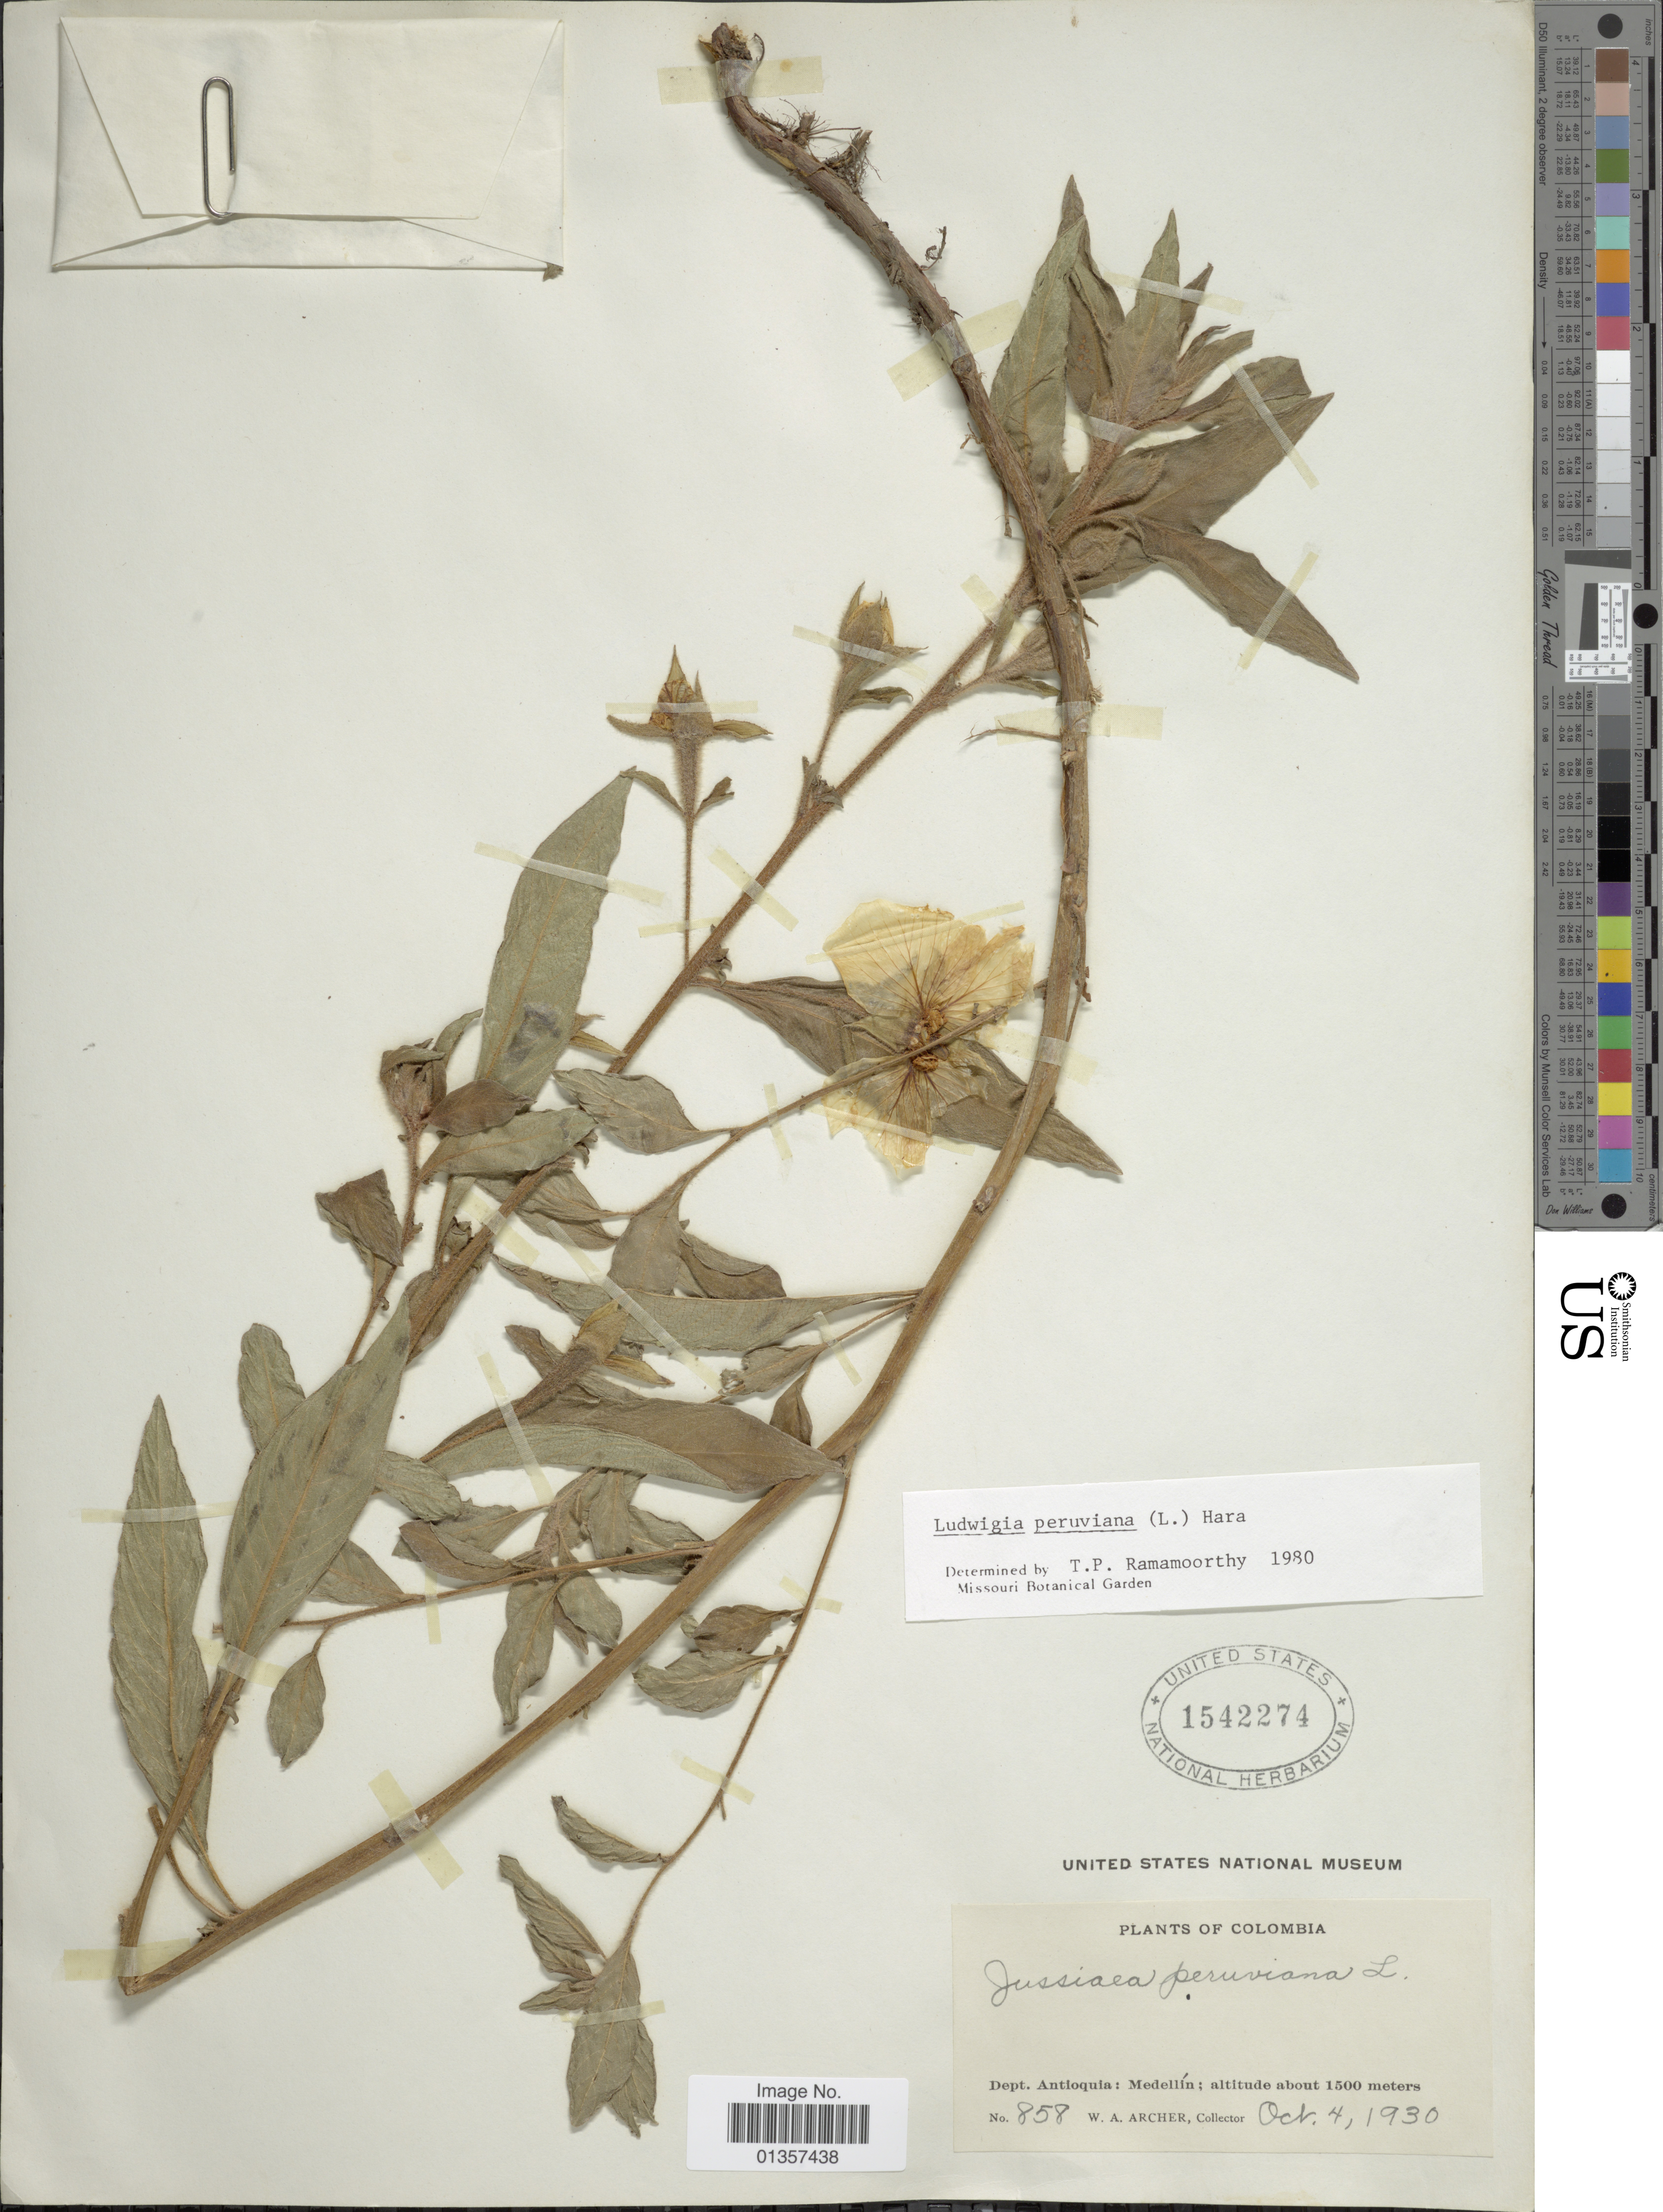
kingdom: Plantae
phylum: Tracheophyta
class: Magnoliopsida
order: Myrtales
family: Onagraceae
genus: Ludwigia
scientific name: Ludwigia peruviana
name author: (L.) H. Hara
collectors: W. A. Archer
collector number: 858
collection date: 1930-10-04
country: Colombia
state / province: Antioquia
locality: Medellín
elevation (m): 1500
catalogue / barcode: US 1542274